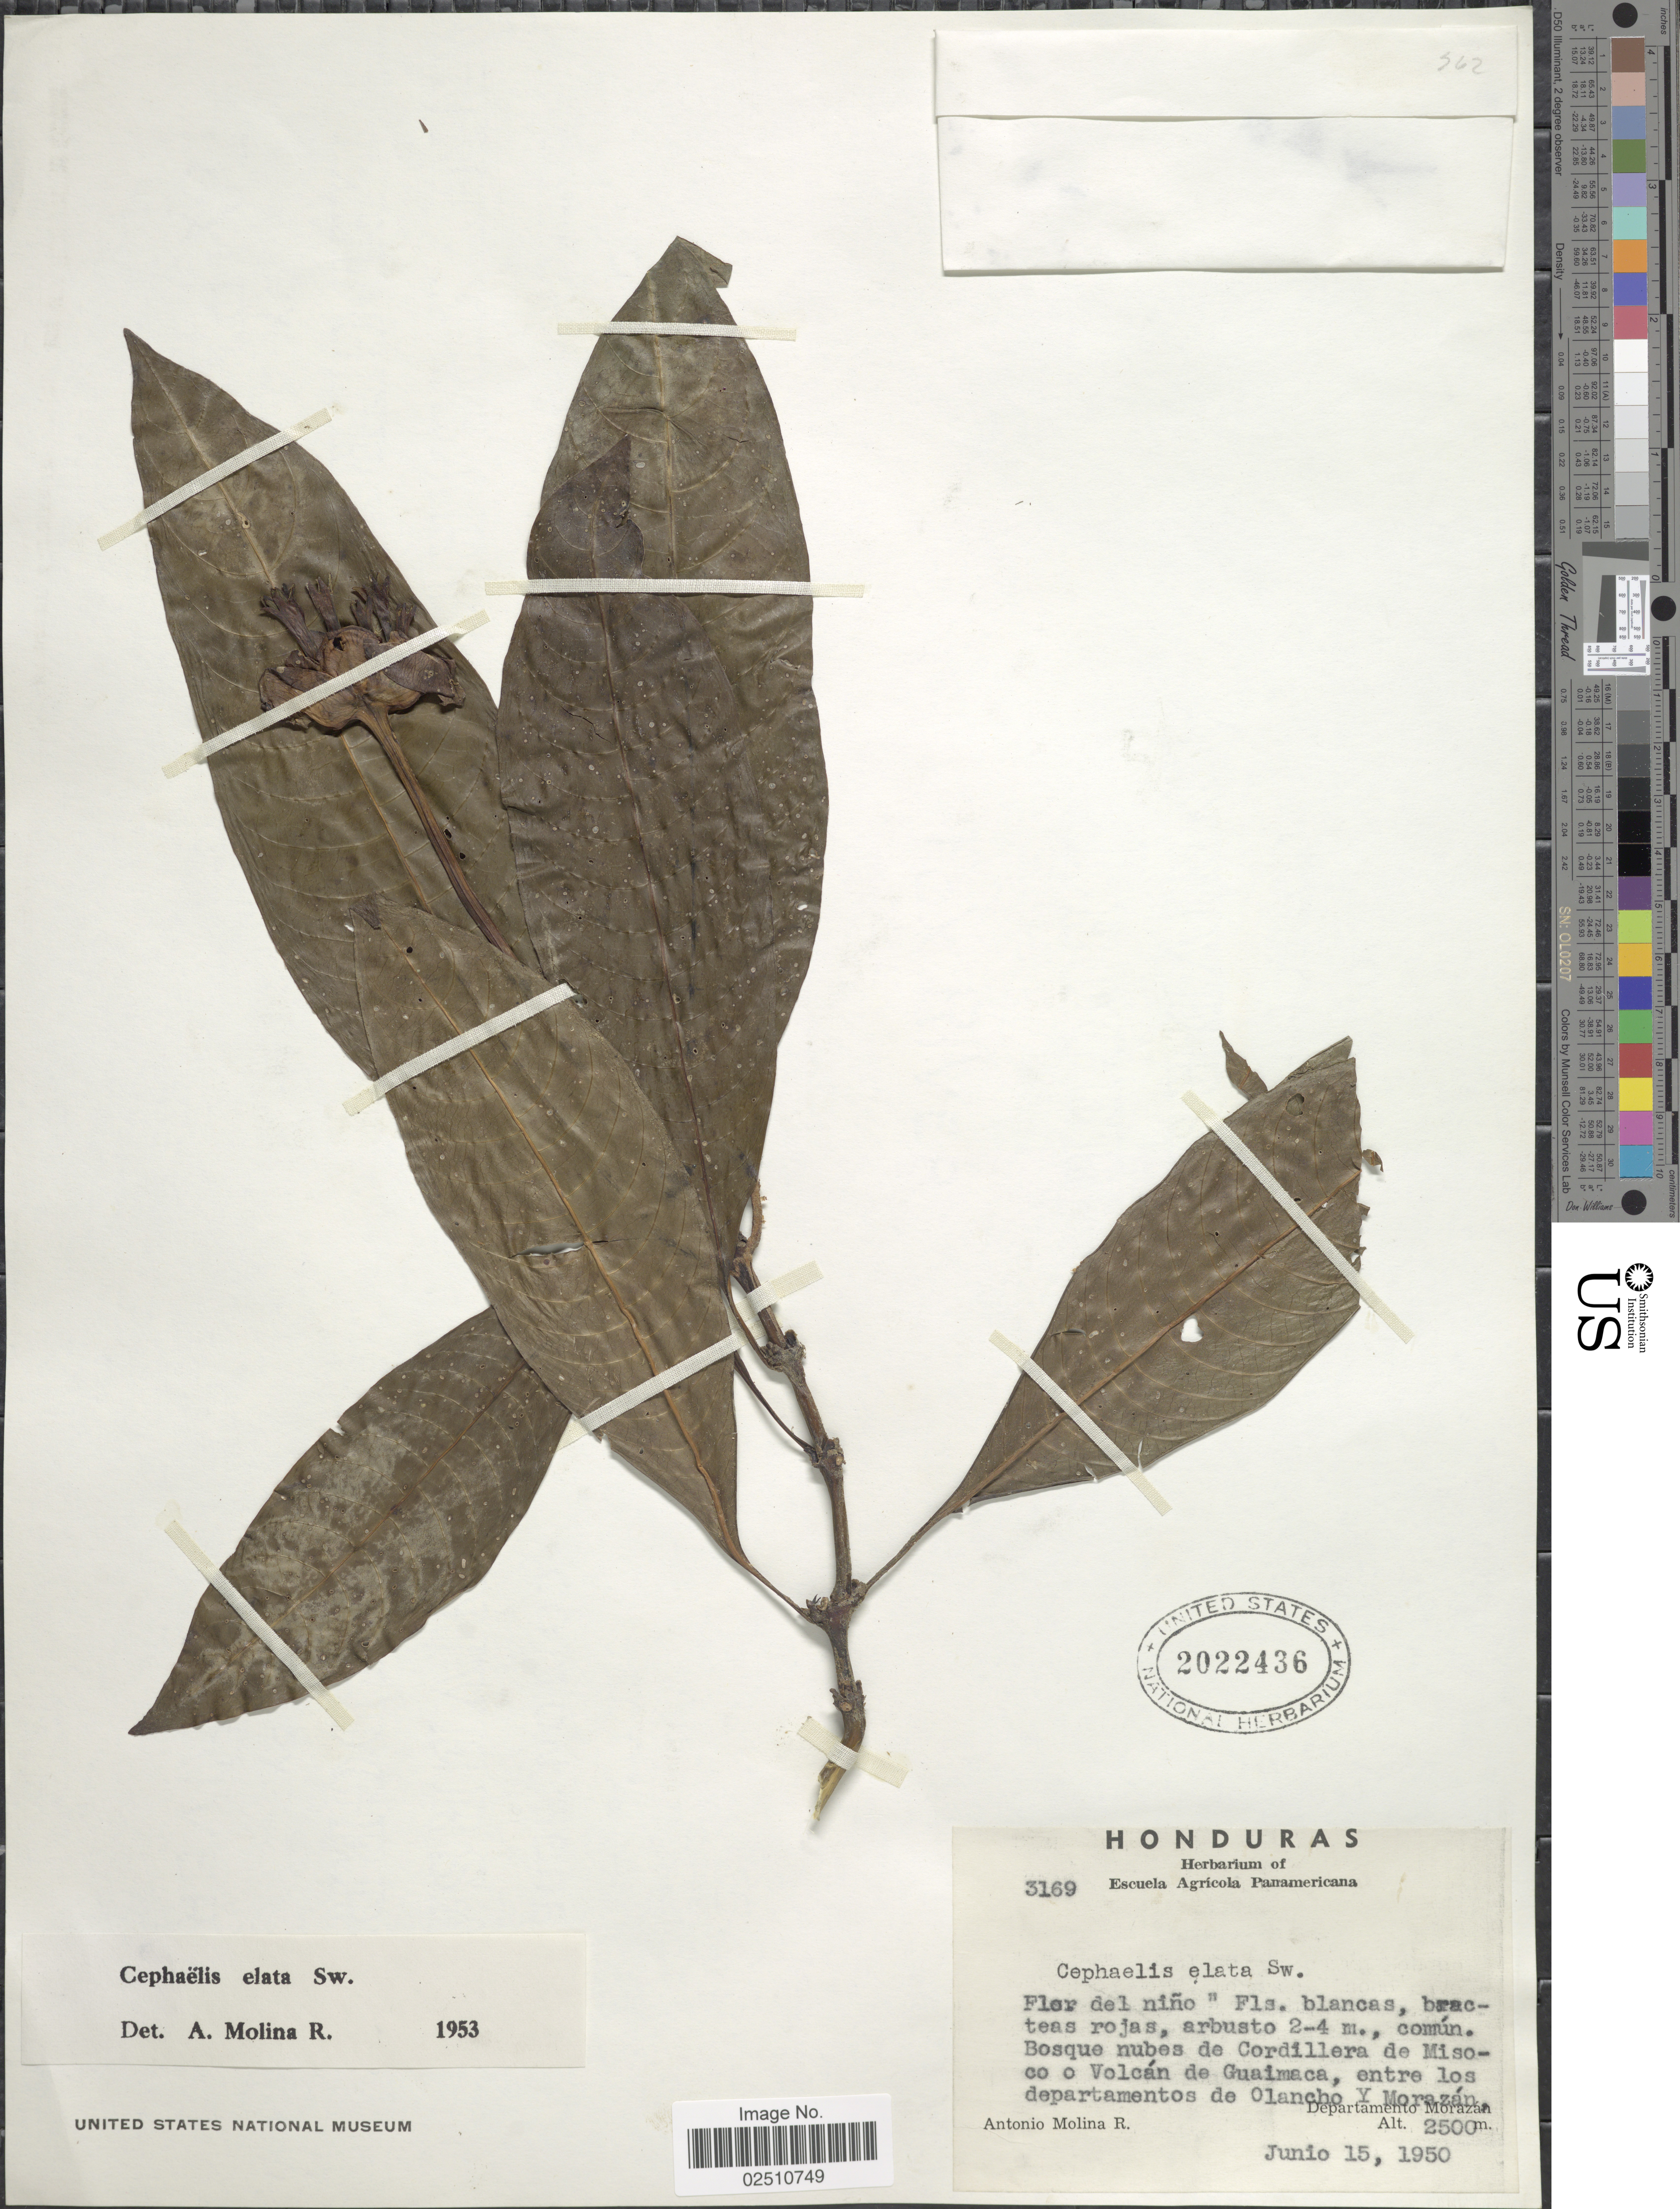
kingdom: Plantae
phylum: Tracheophyta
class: Magnoliopsida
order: Gentianales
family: Rubiaceae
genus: Psychotria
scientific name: Psychotria elata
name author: (Sw.) Hammel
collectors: A. Molina R.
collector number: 3169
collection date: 1950-06-15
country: Honduras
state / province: Fco. Morazán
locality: Cordillera de Misoco o Vaolcan de Guaimaca, entre los departamentos de Olancho y Morazan, departamento Morazan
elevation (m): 2500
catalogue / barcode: US 2022436